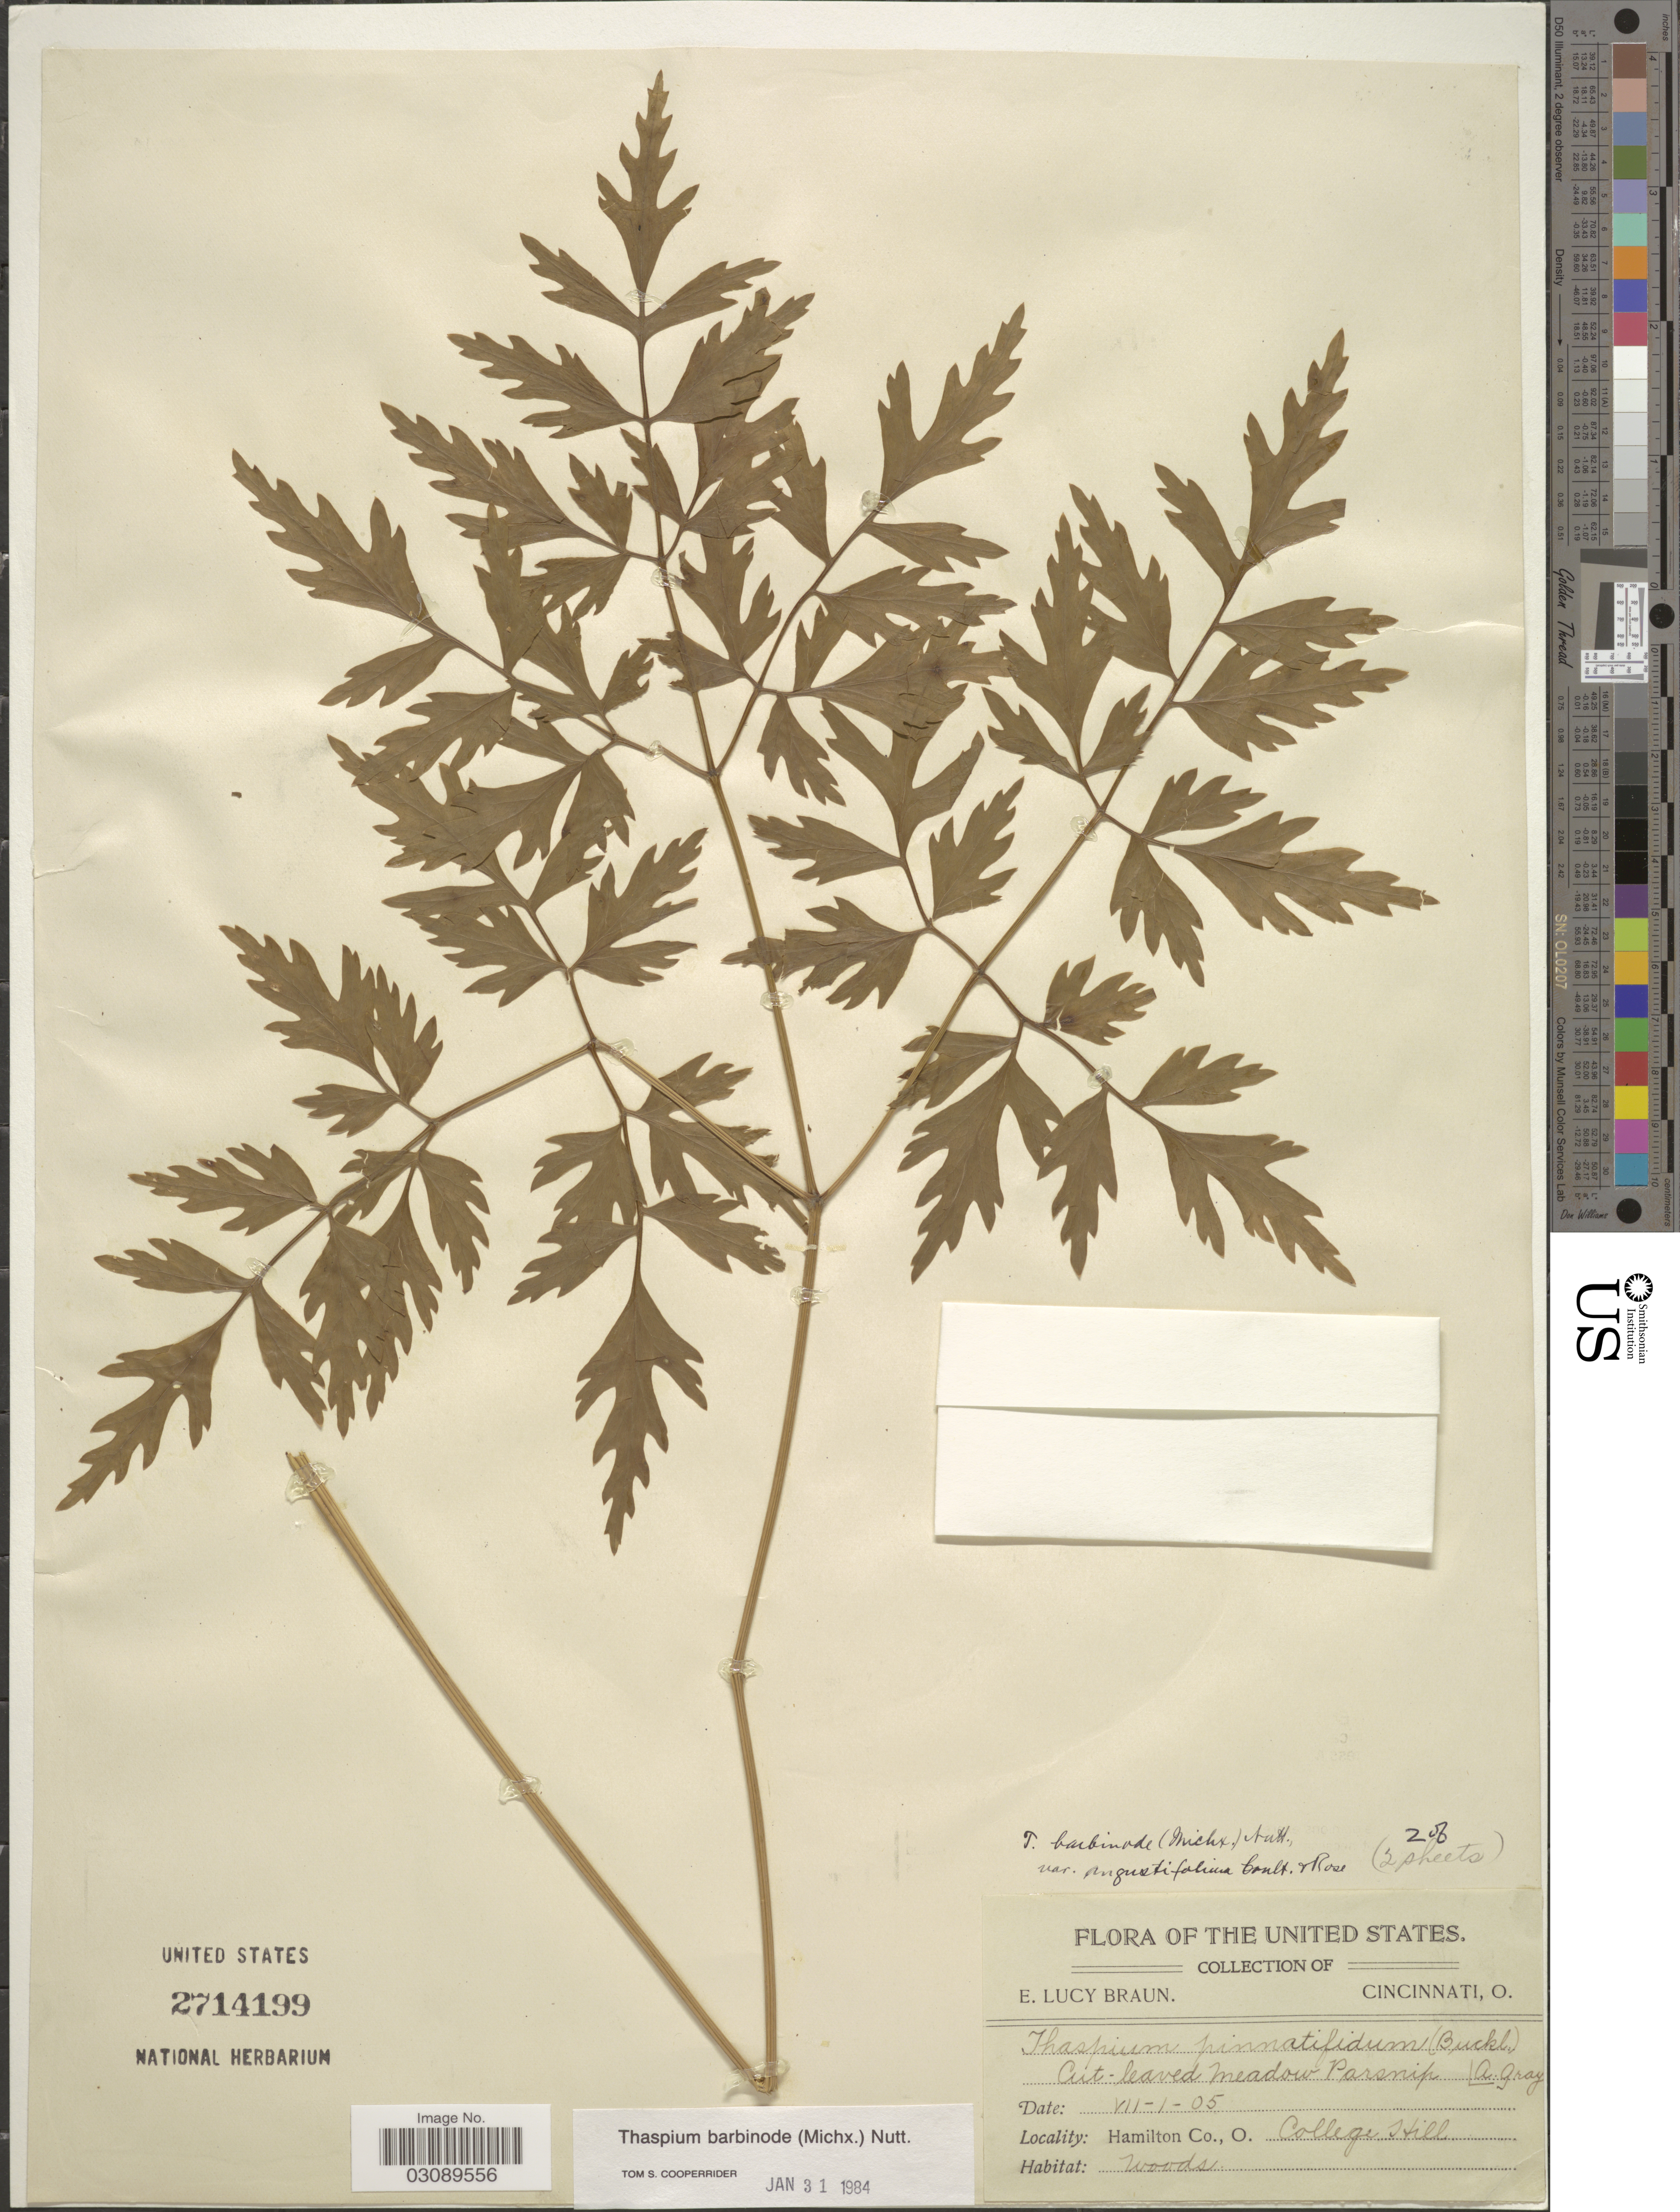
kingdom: Plantae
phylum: Tracheophyta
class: Magnoliopsida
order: Apiales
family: Apiaceae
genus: Thaspium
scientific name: Thaspium barbinode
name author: (Michx.) Nutt.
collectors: E. L. Braun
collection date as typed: Transcribed d/m/y: 1/7/5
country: United States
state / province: Ohio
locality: Hamilton Co. College Hill.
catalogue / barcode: US 2714199